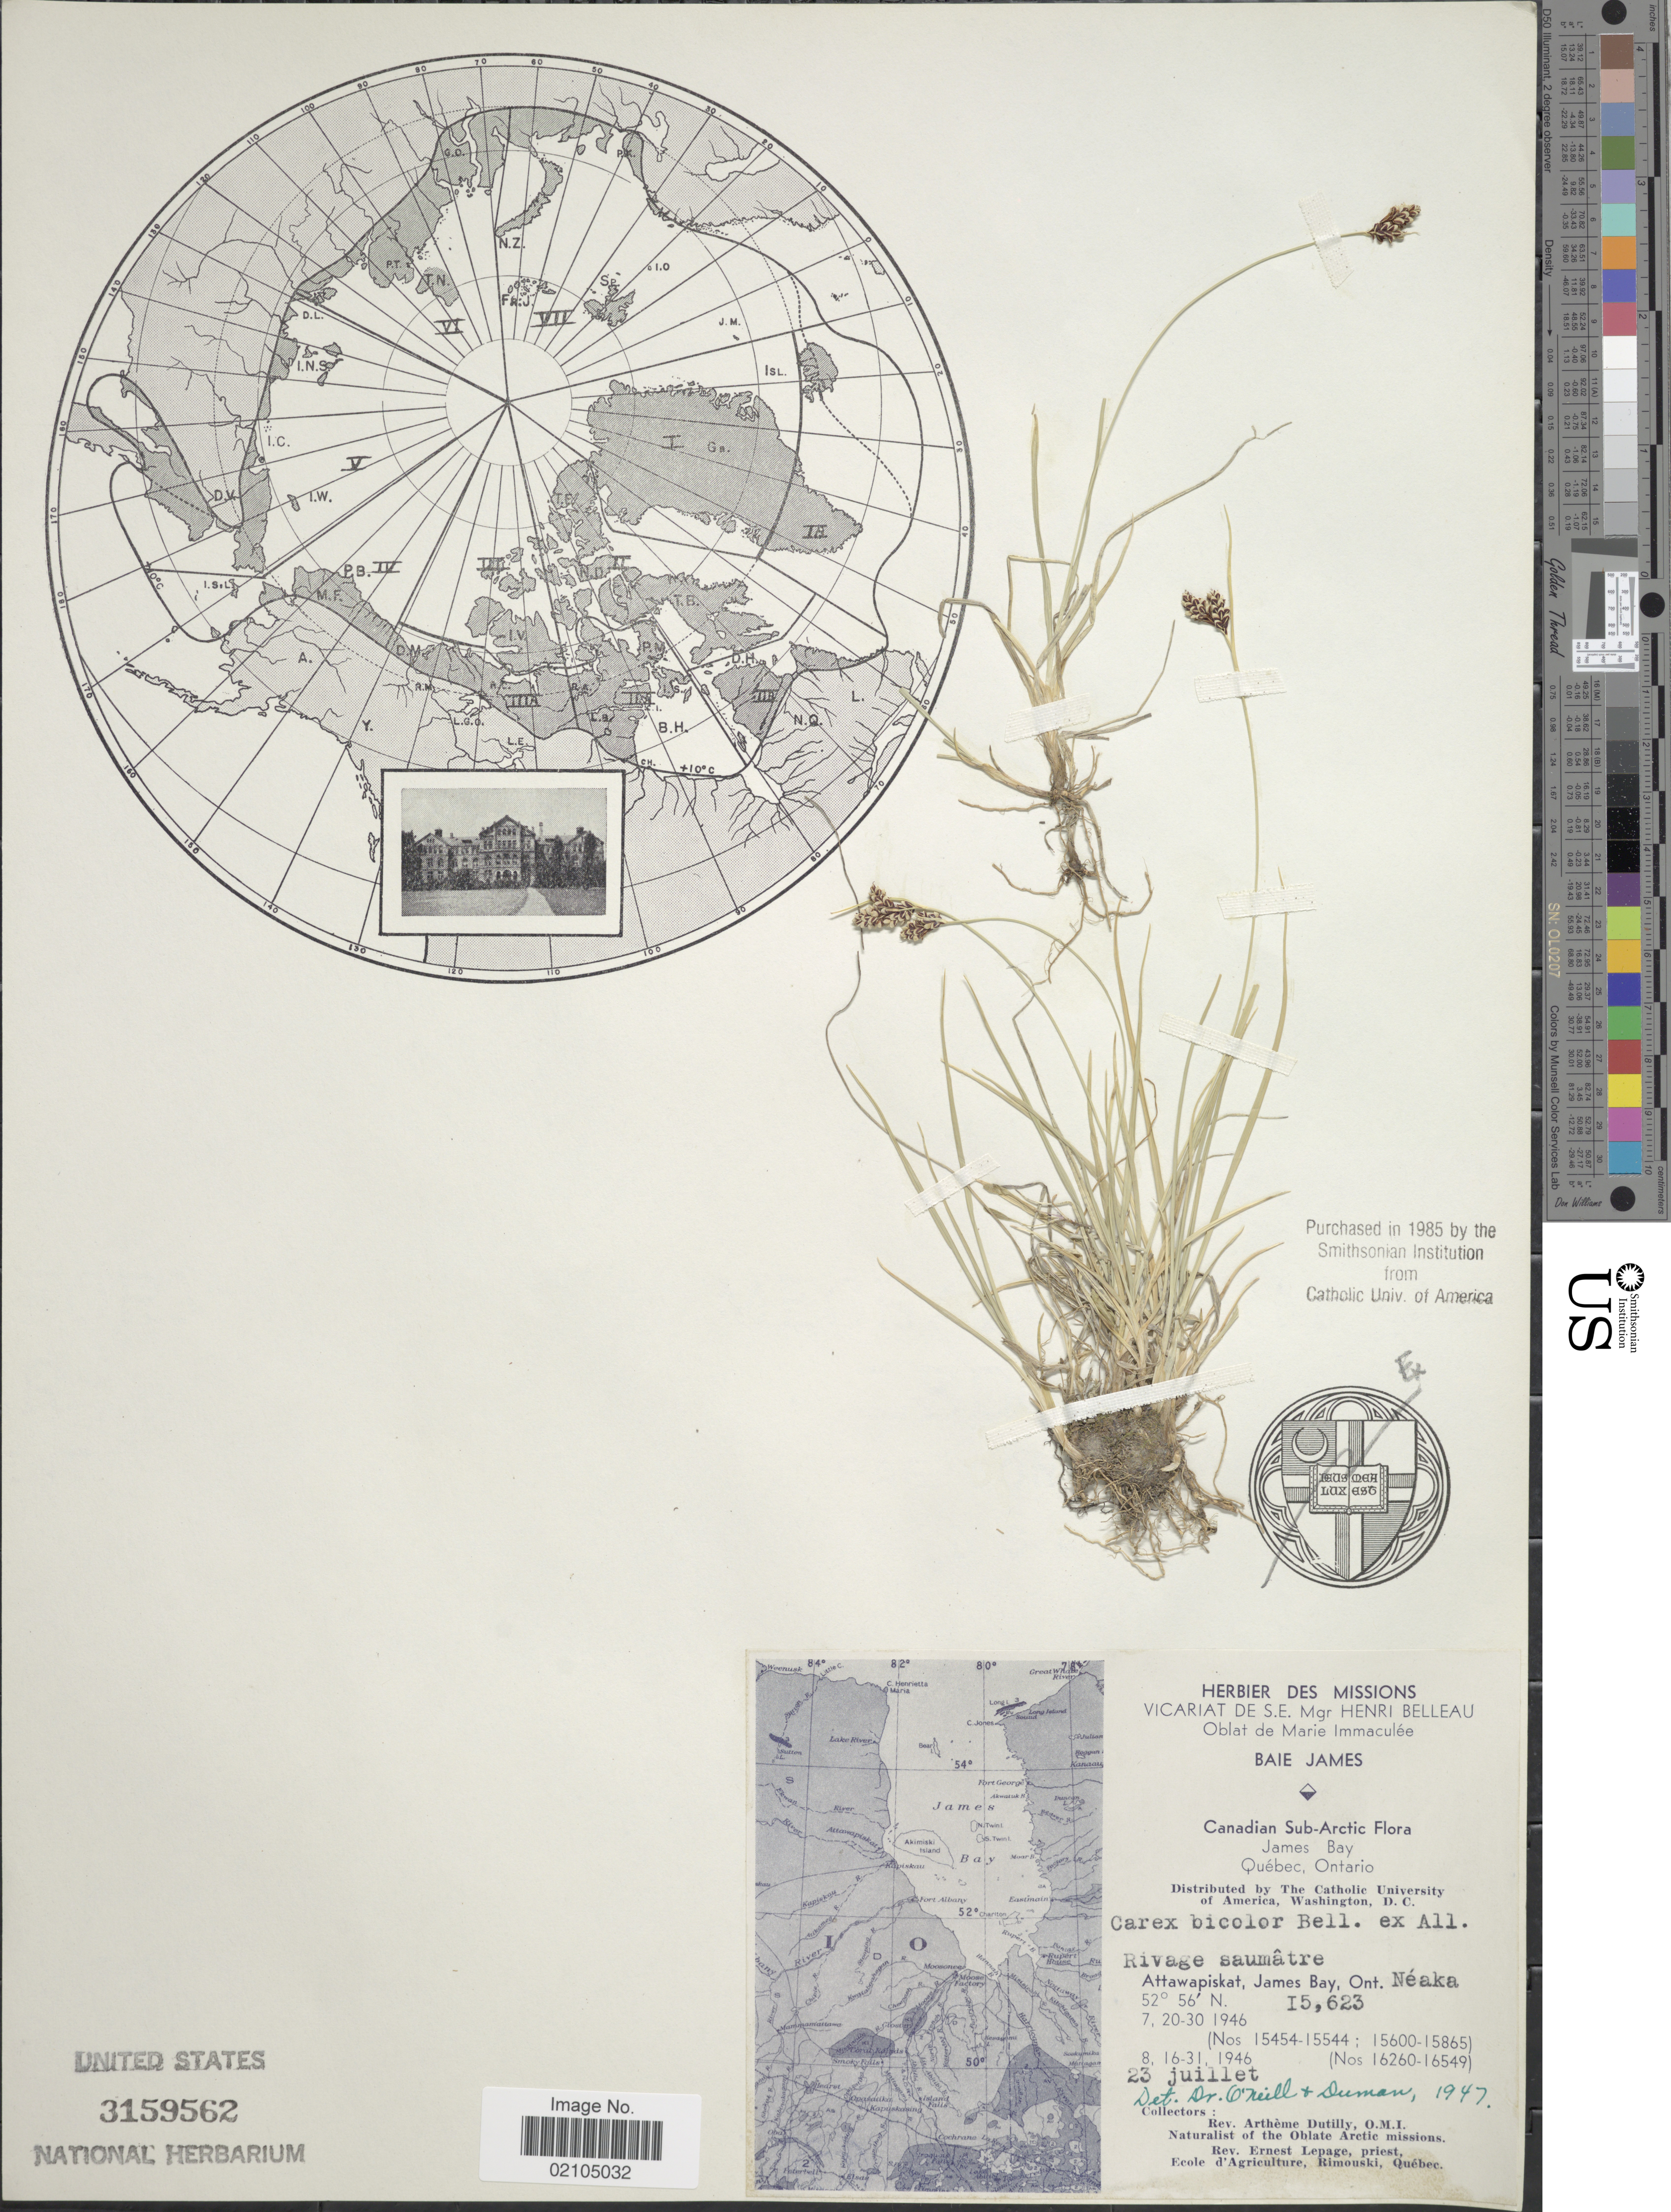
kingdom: Plantae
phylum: Tracheophyta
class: Liliopsida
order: Poales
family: Cyperaceae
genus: Carex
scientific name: Carex bicolor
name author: Bellardi ex All.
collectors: A. Dutilly & E. Lepage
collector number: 15623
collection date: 1946-07-23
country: Canada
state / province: Ontario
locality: Canadian Sub-Arctic. James Bay, Quebec, Ontario. Rivage saumatre. Attawapiskat, James Bay, Ont. Neaka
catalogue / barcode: US 3159562